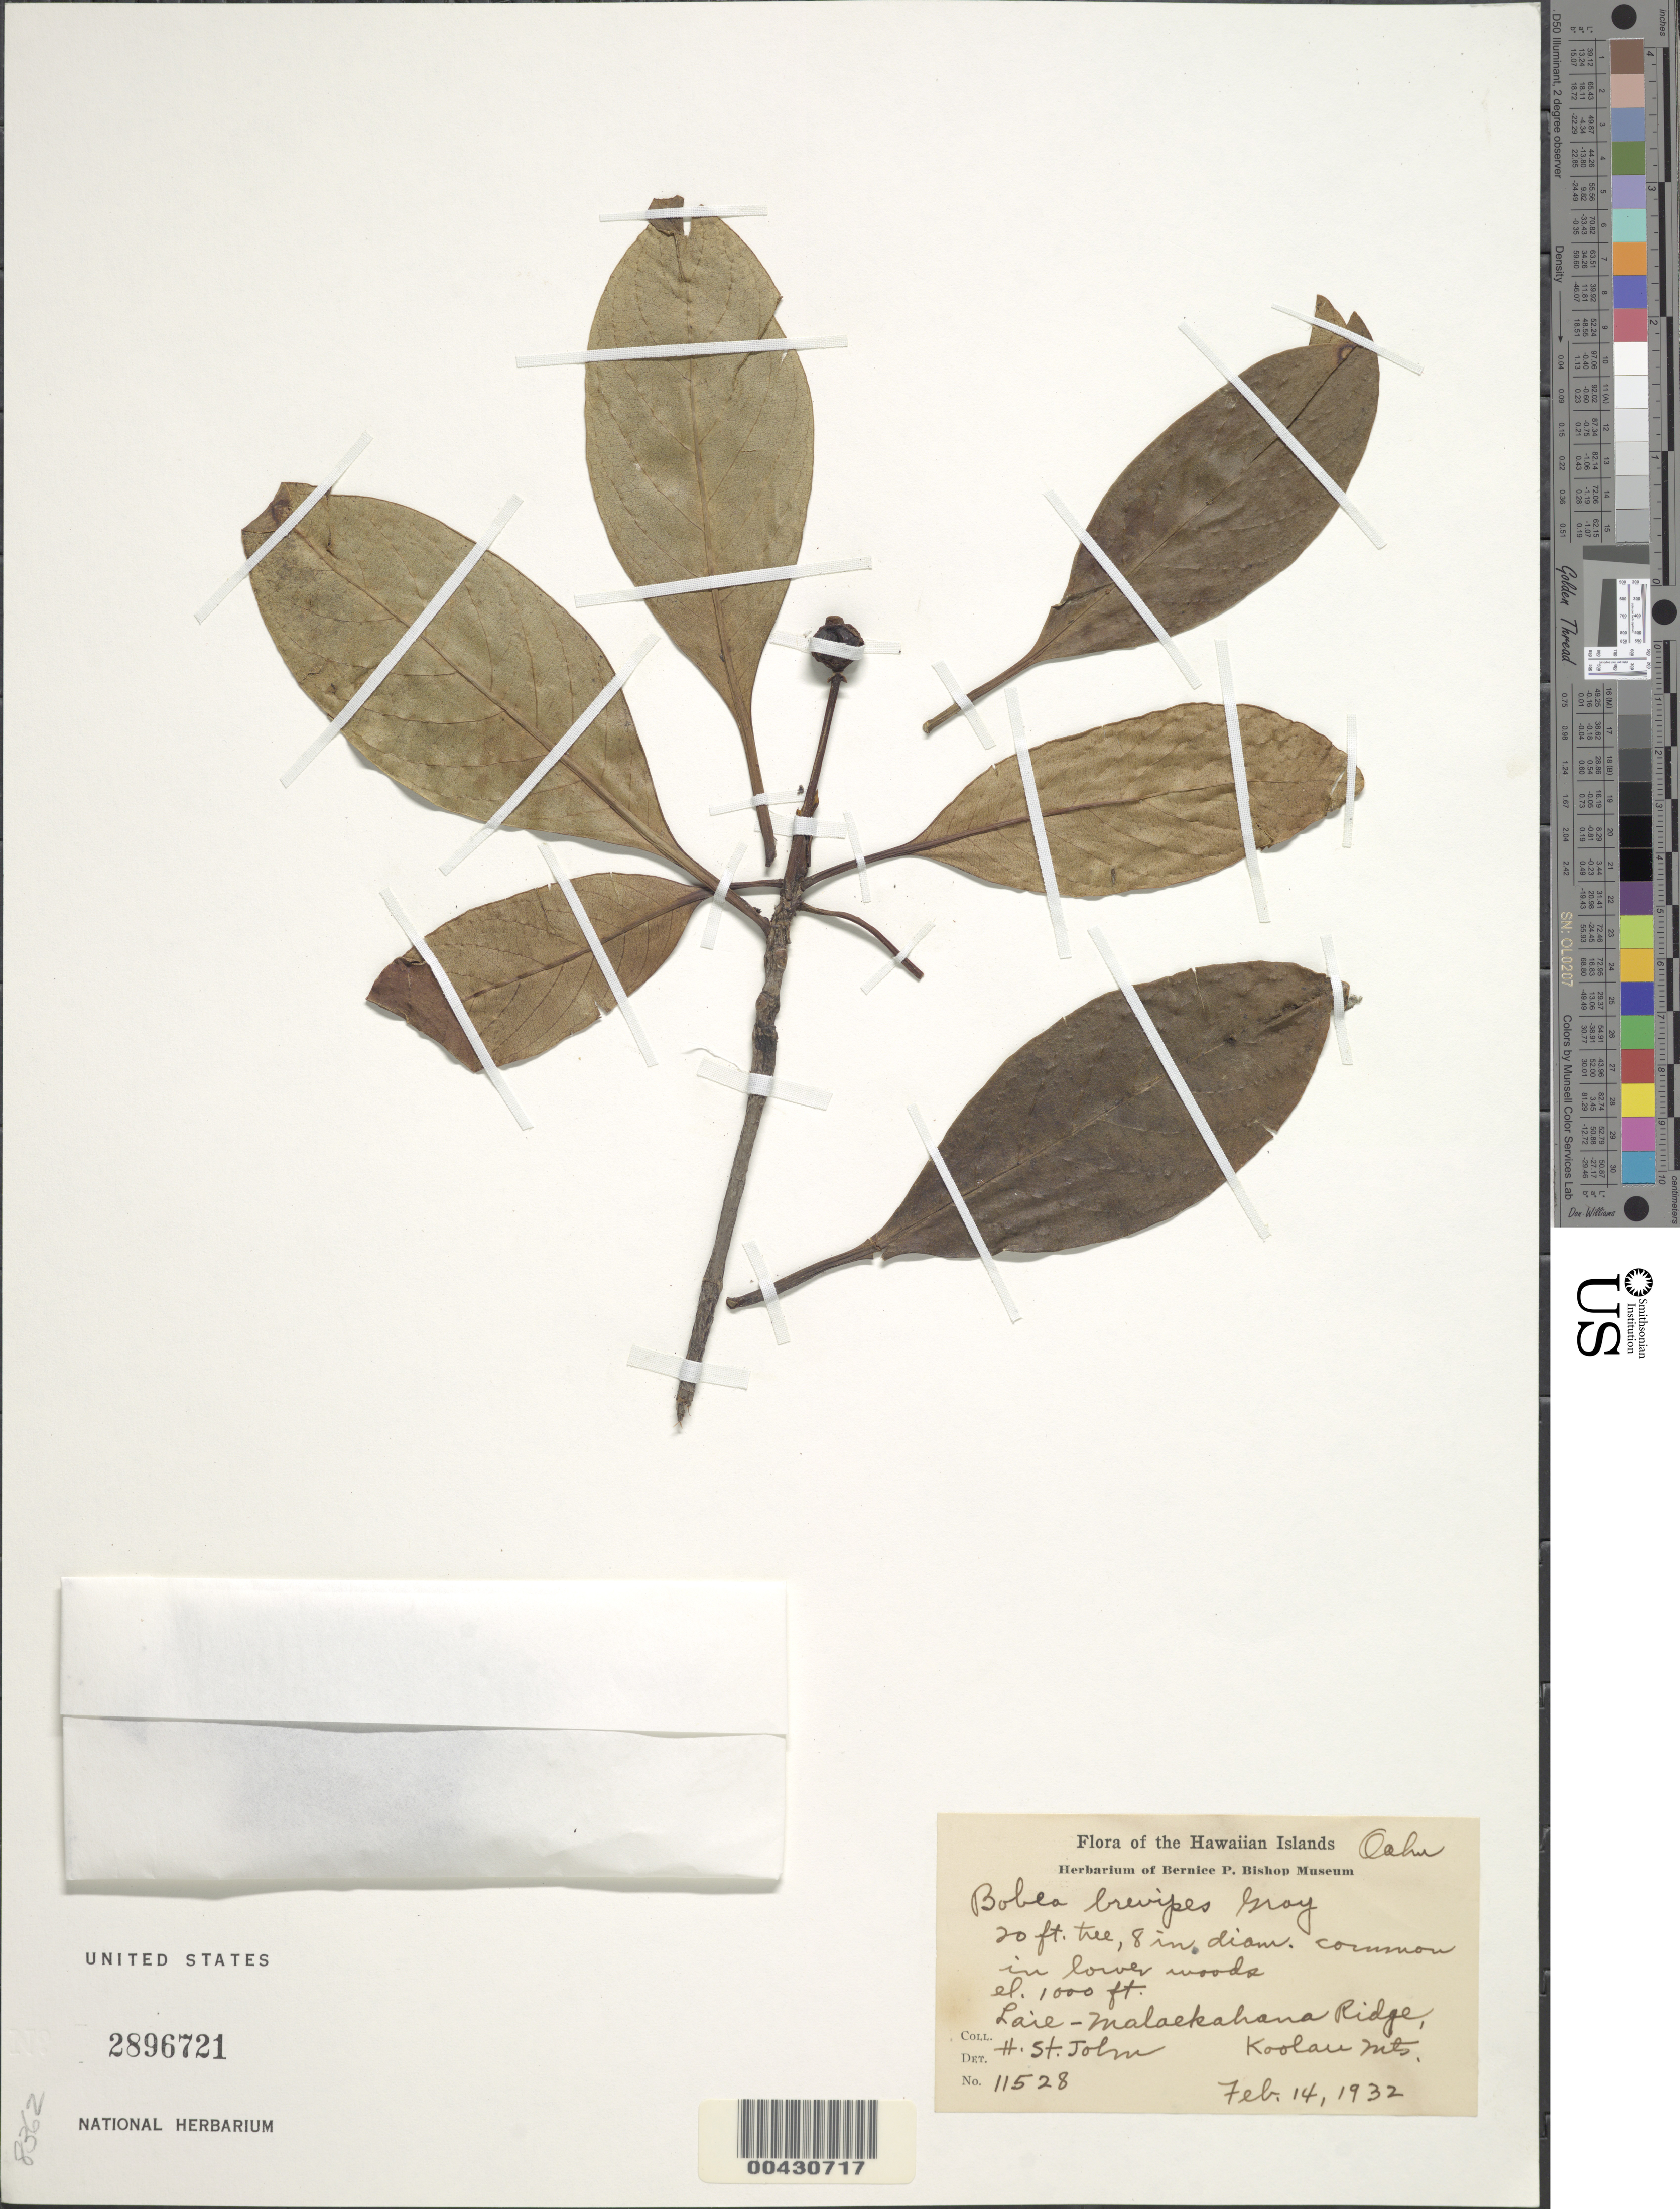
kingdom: Plantae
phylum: Tracheophyta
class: Magnoliopsida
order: Gentianales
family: Rubiaceae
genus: Bobea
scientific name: Bobea brevipes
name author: A. Gray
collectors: H. St. John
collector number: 11528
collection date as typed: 14 Feb 1932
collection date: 1932-02-14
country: United States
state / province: Hawaii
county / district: Honolulu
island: Oahu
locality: Laie-Malaekahana Ridge, Koolau Mts.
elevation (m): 305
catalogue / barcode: US 2896721